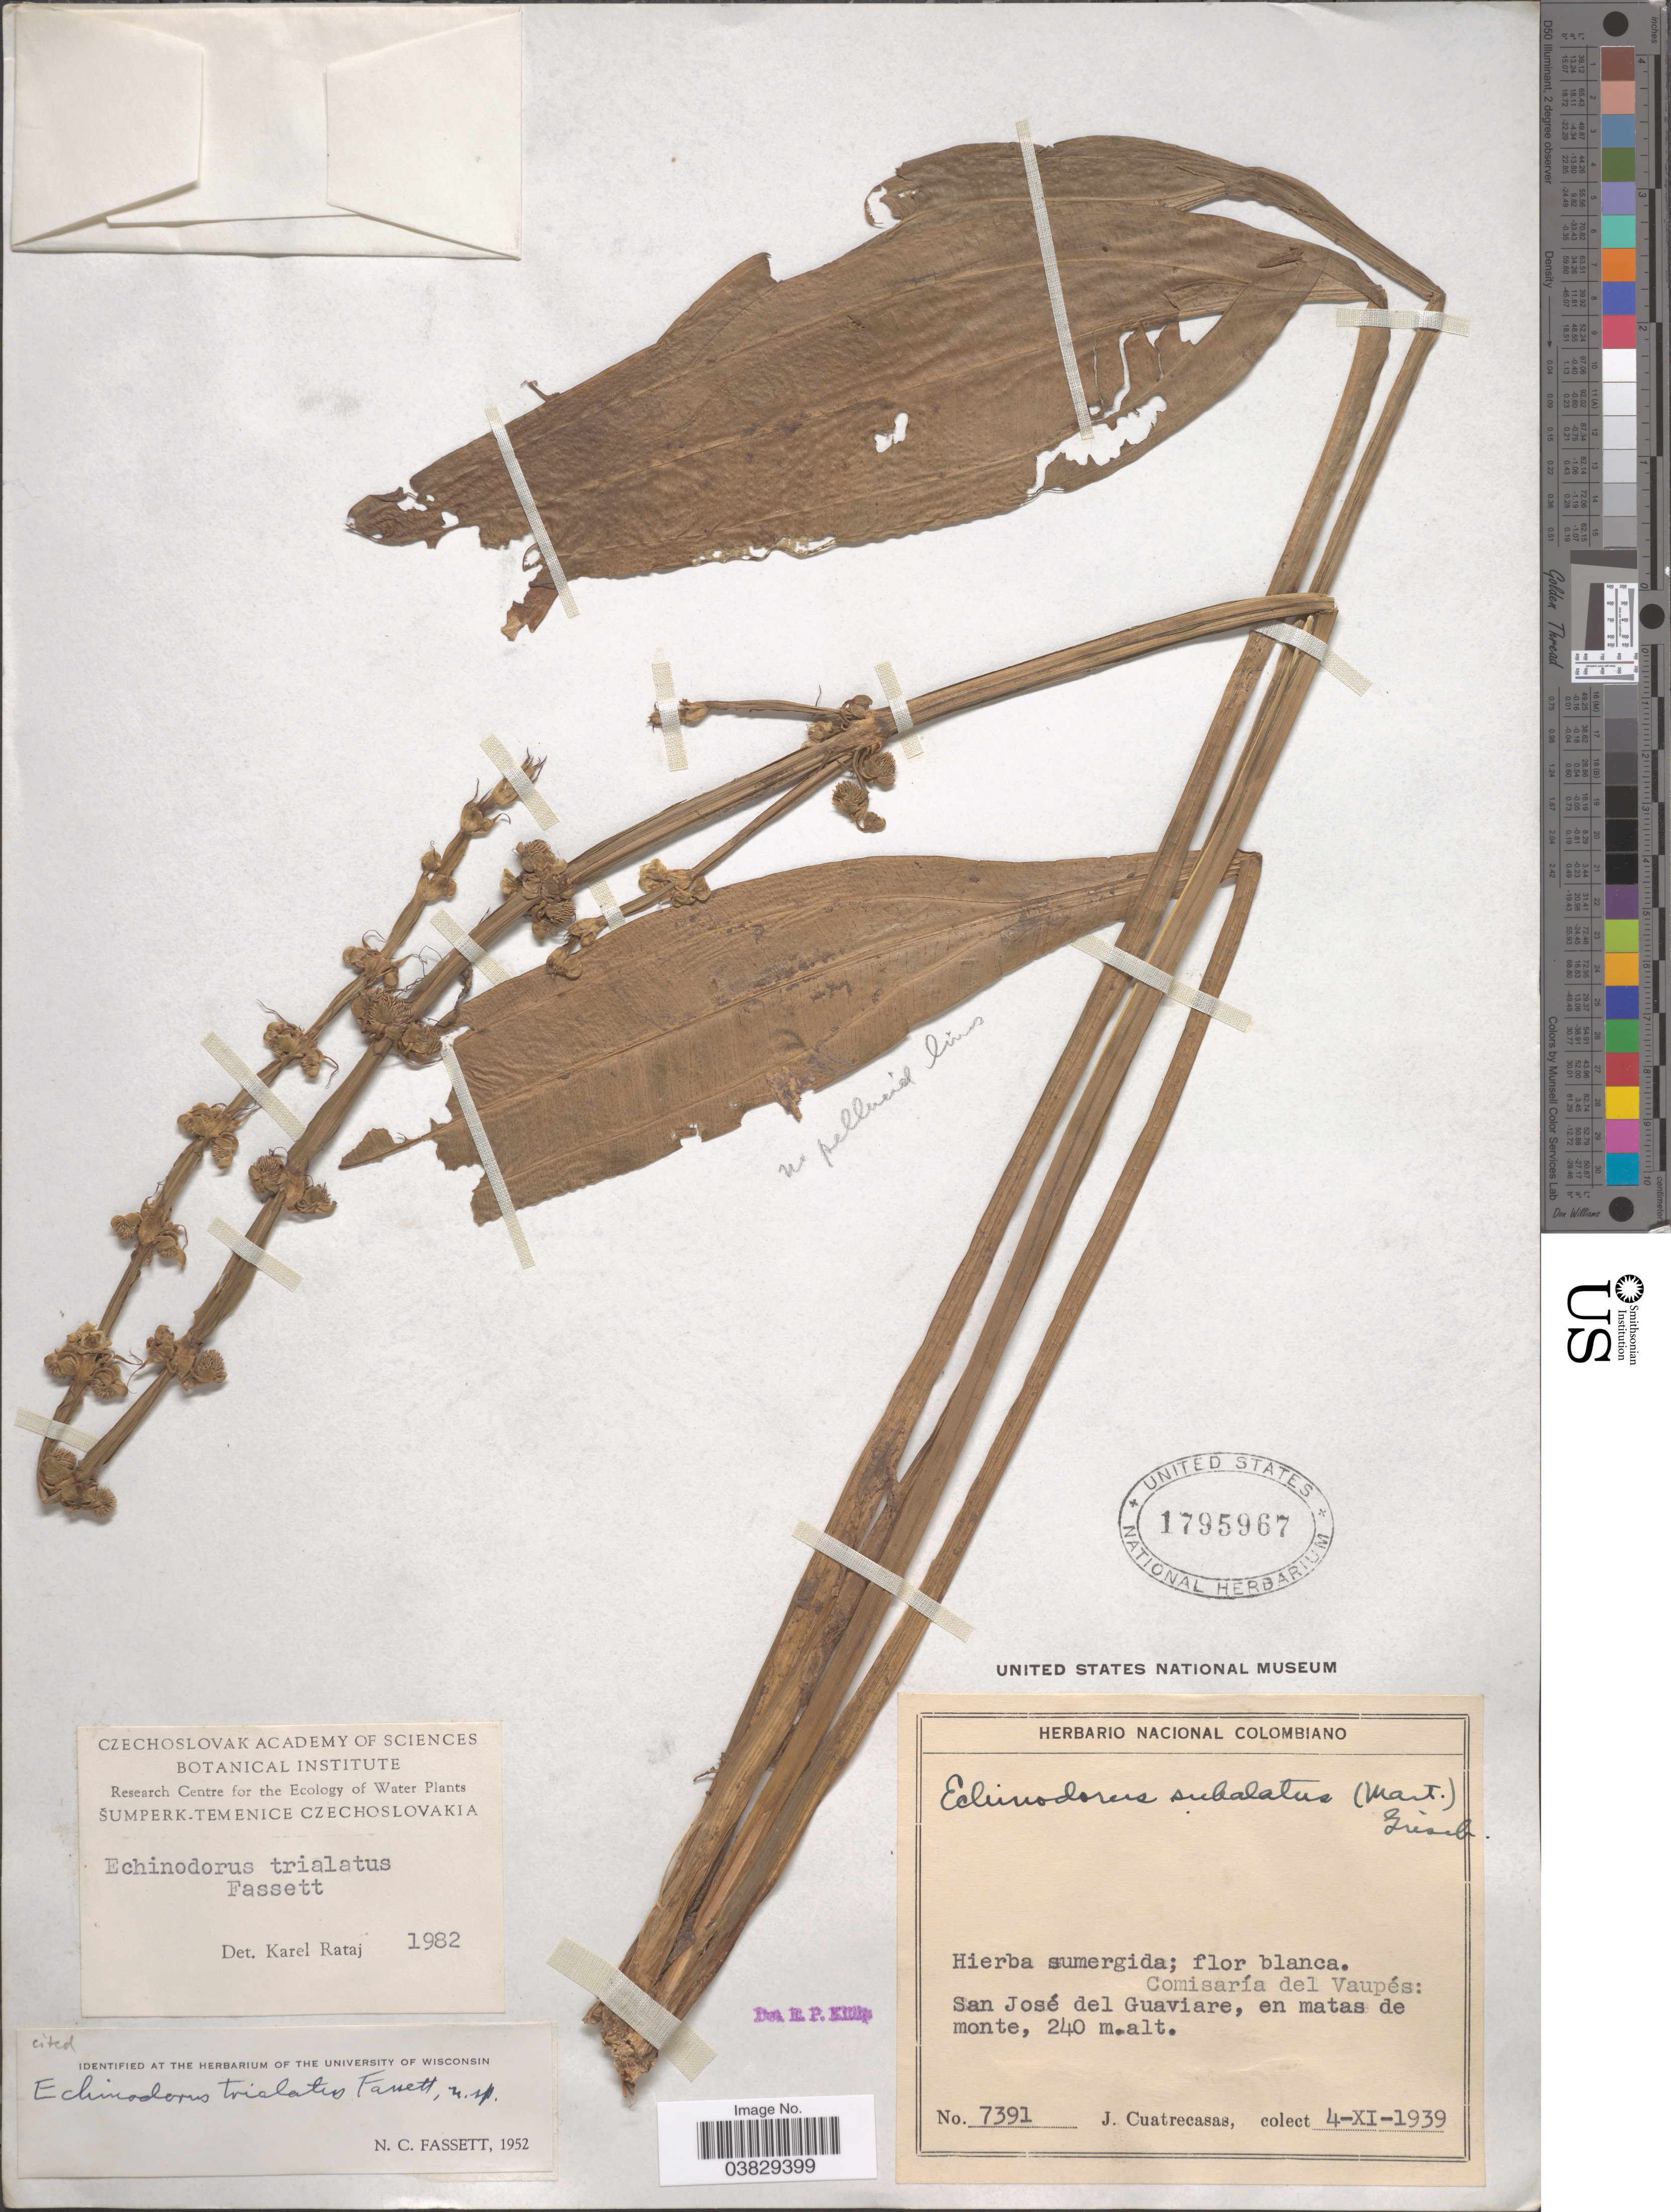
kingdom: Plantae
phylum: Tracheophyta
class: Liliopsida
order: Alismatales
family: Alismataceae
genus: Echinodorus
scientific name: Echinodorus trialatus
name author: Fassett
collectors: J. Cuatrecasas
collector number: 7391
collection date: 1939-11-04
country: Colombia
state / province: Vaupés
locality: Comisaría del Vaupés: San José del Guaviare, en matas de monte.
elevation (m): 240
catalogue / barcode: US 1795967